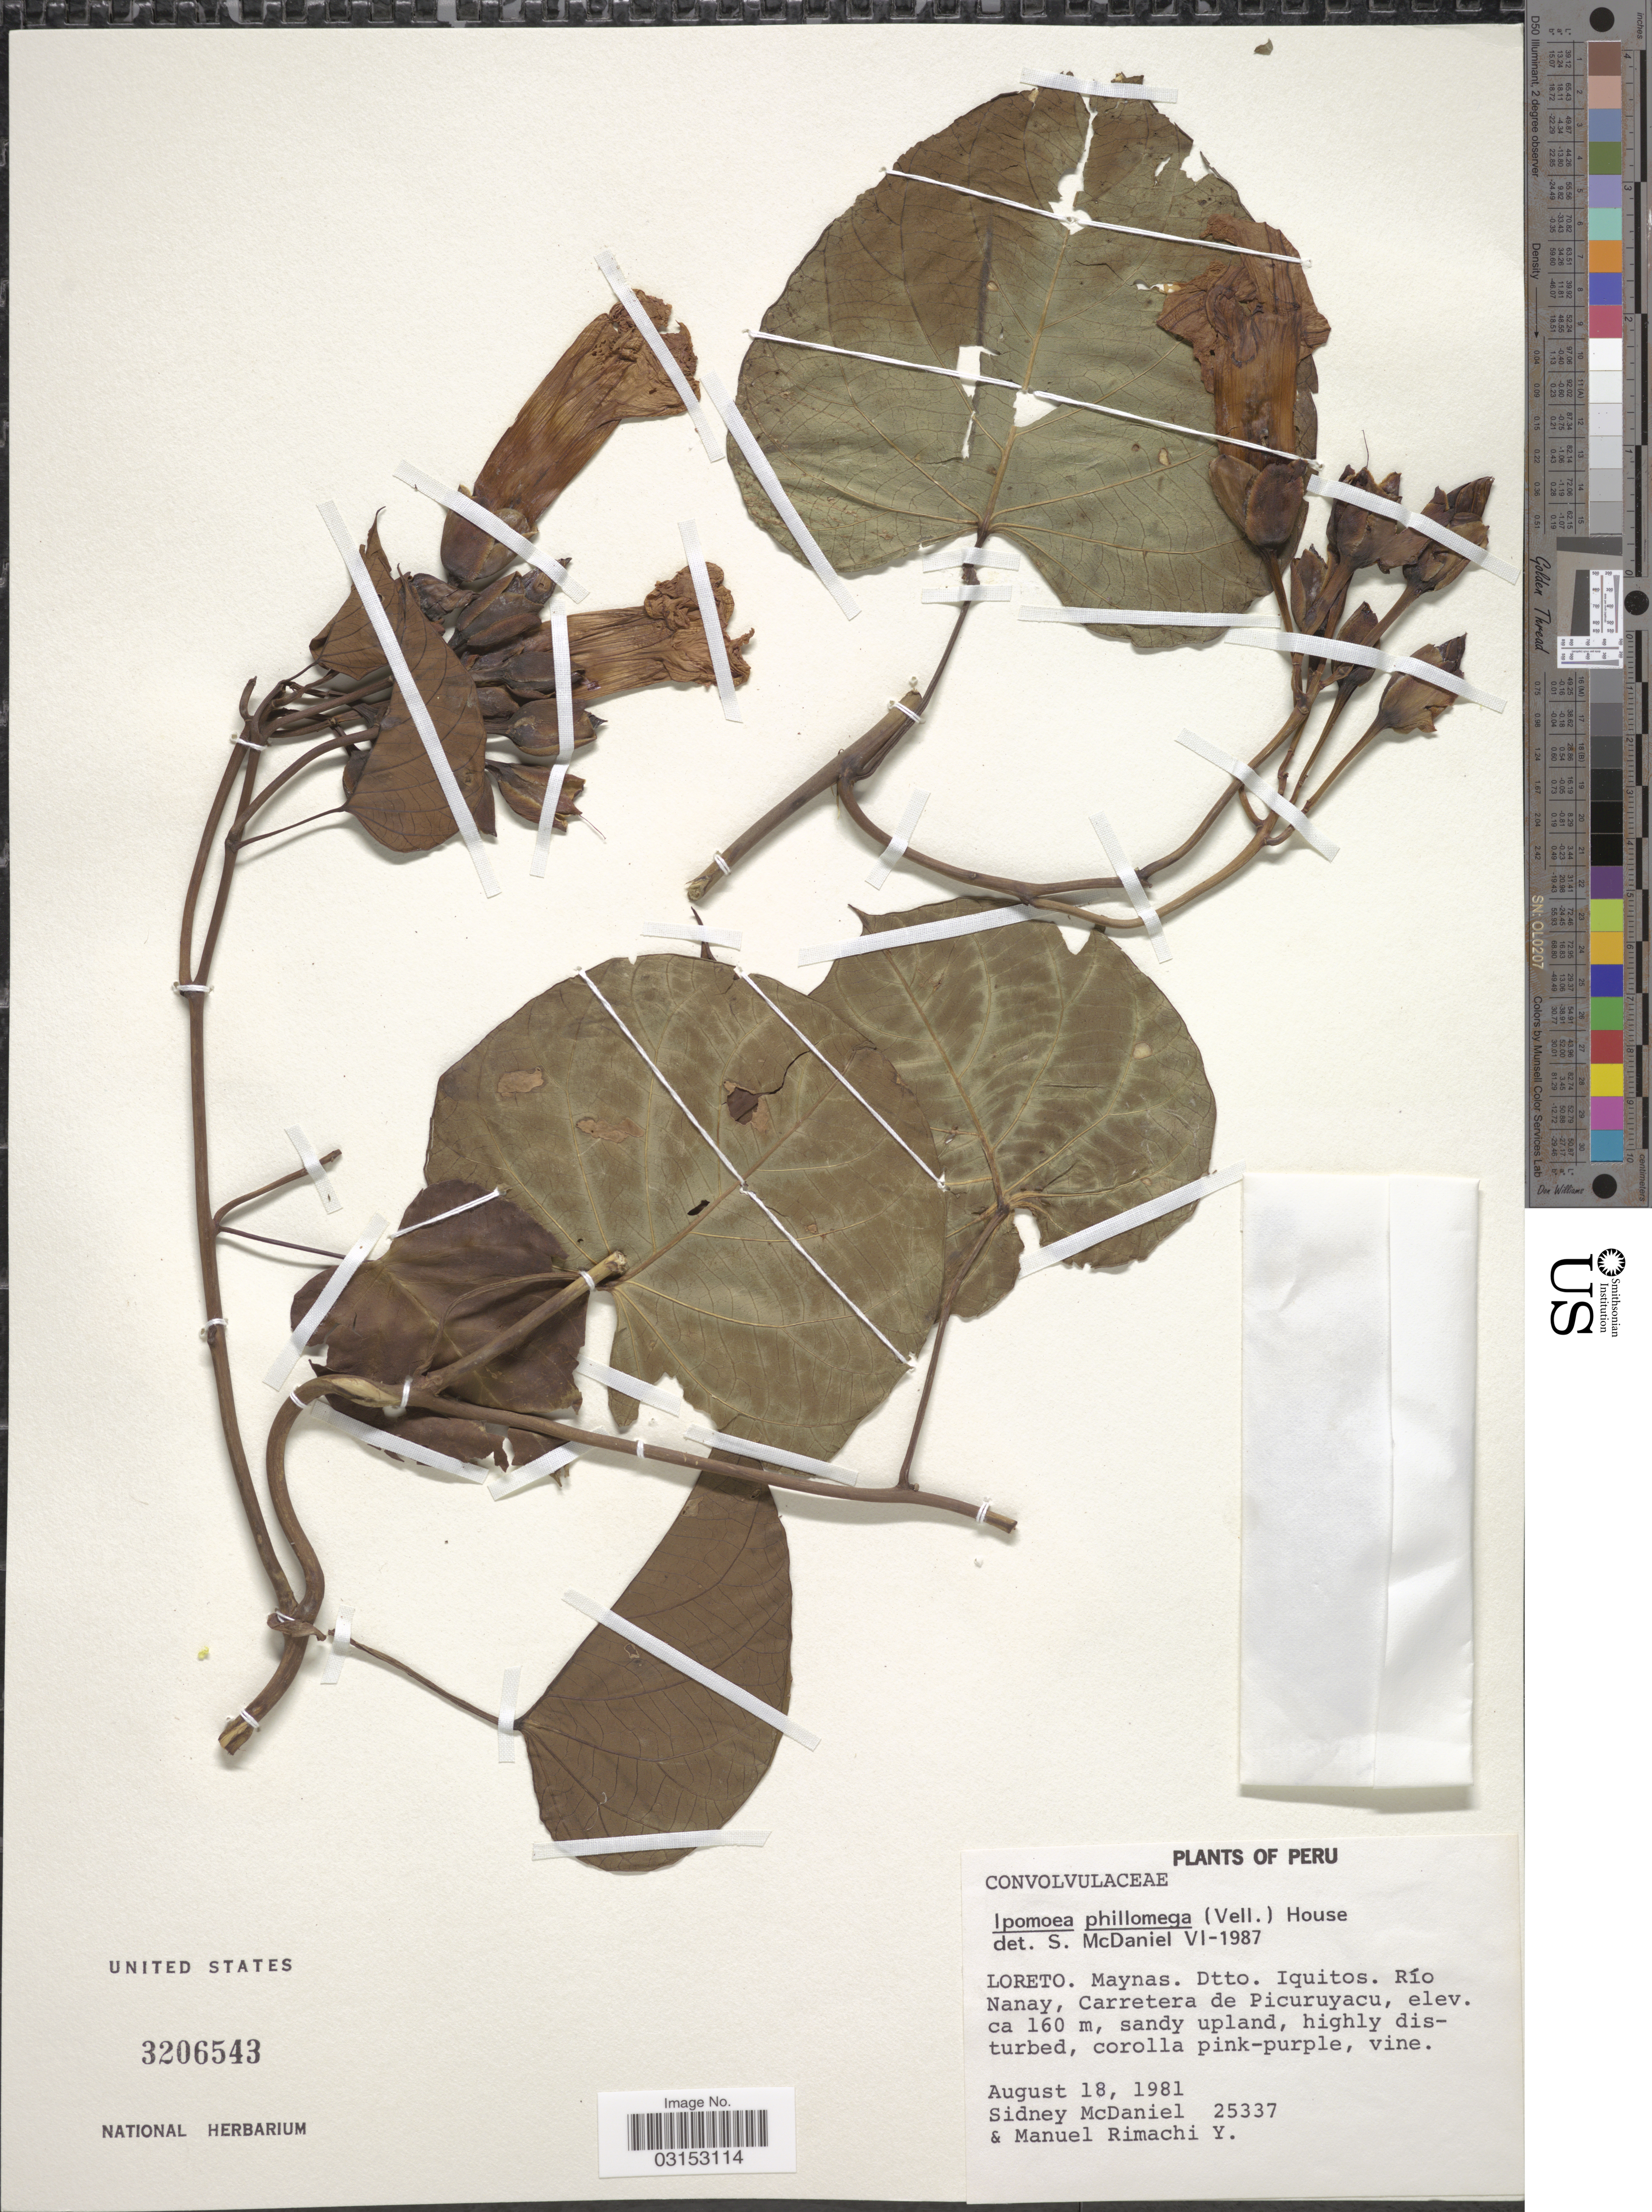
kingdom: Plantae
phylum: Tracheophyta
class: Magnoliopsida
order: Solanales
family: Convolvulaceae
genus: Ipomoea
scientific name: Ipomoea philomega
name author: (Vell.) House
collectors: S. McDaniel & M. Rimachi Y.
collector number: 25337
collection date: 1981-08-18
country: Peru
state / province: Loreto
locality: Maynas. Dtto. Iquitos. Río Nanay, Carretera de Picuruyacu.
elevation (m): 160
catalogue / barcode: US 3206543